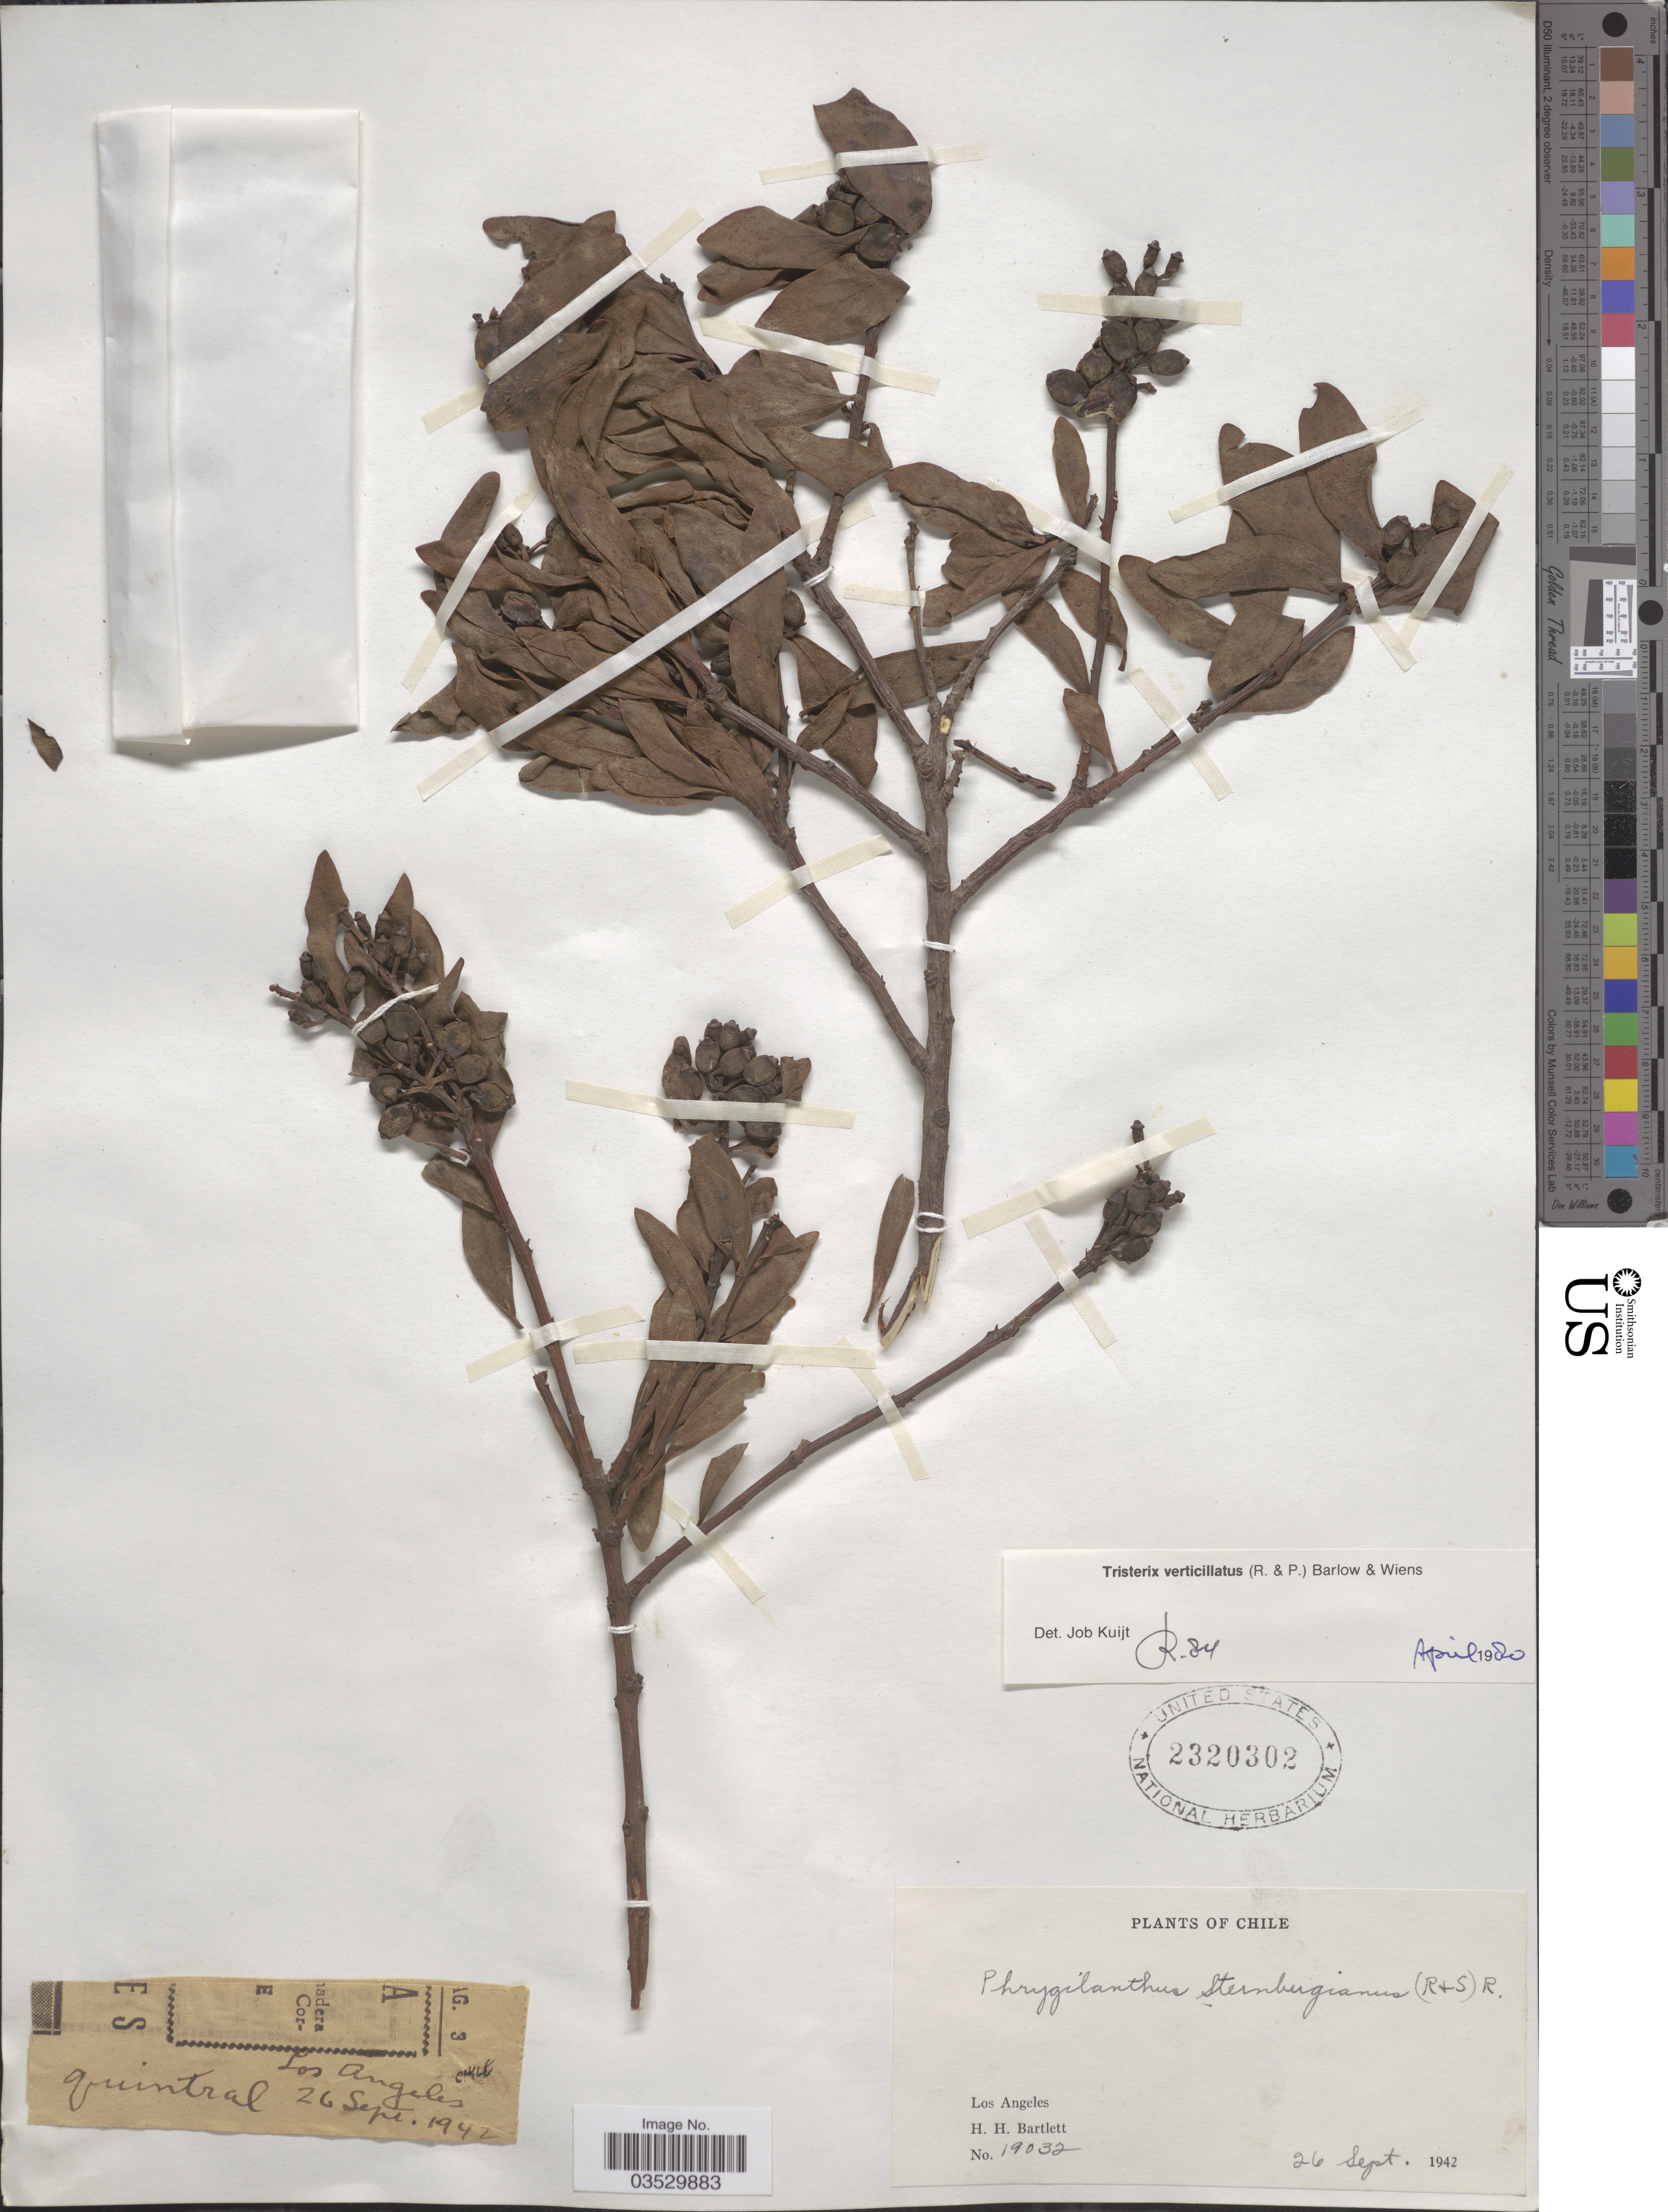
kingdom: Plantae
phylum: Tracheophyta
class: Magnoliopsida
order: Santalales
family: Loranthaceae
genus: Tristerix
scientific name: Tristerix verticillatus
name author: (Ruiz & Pav.) Barlow & Wiens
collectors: H. H. Bartlett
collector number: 19032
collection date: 1942-09-26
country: Chile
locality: Los Angeles.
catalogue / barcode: US 2320302